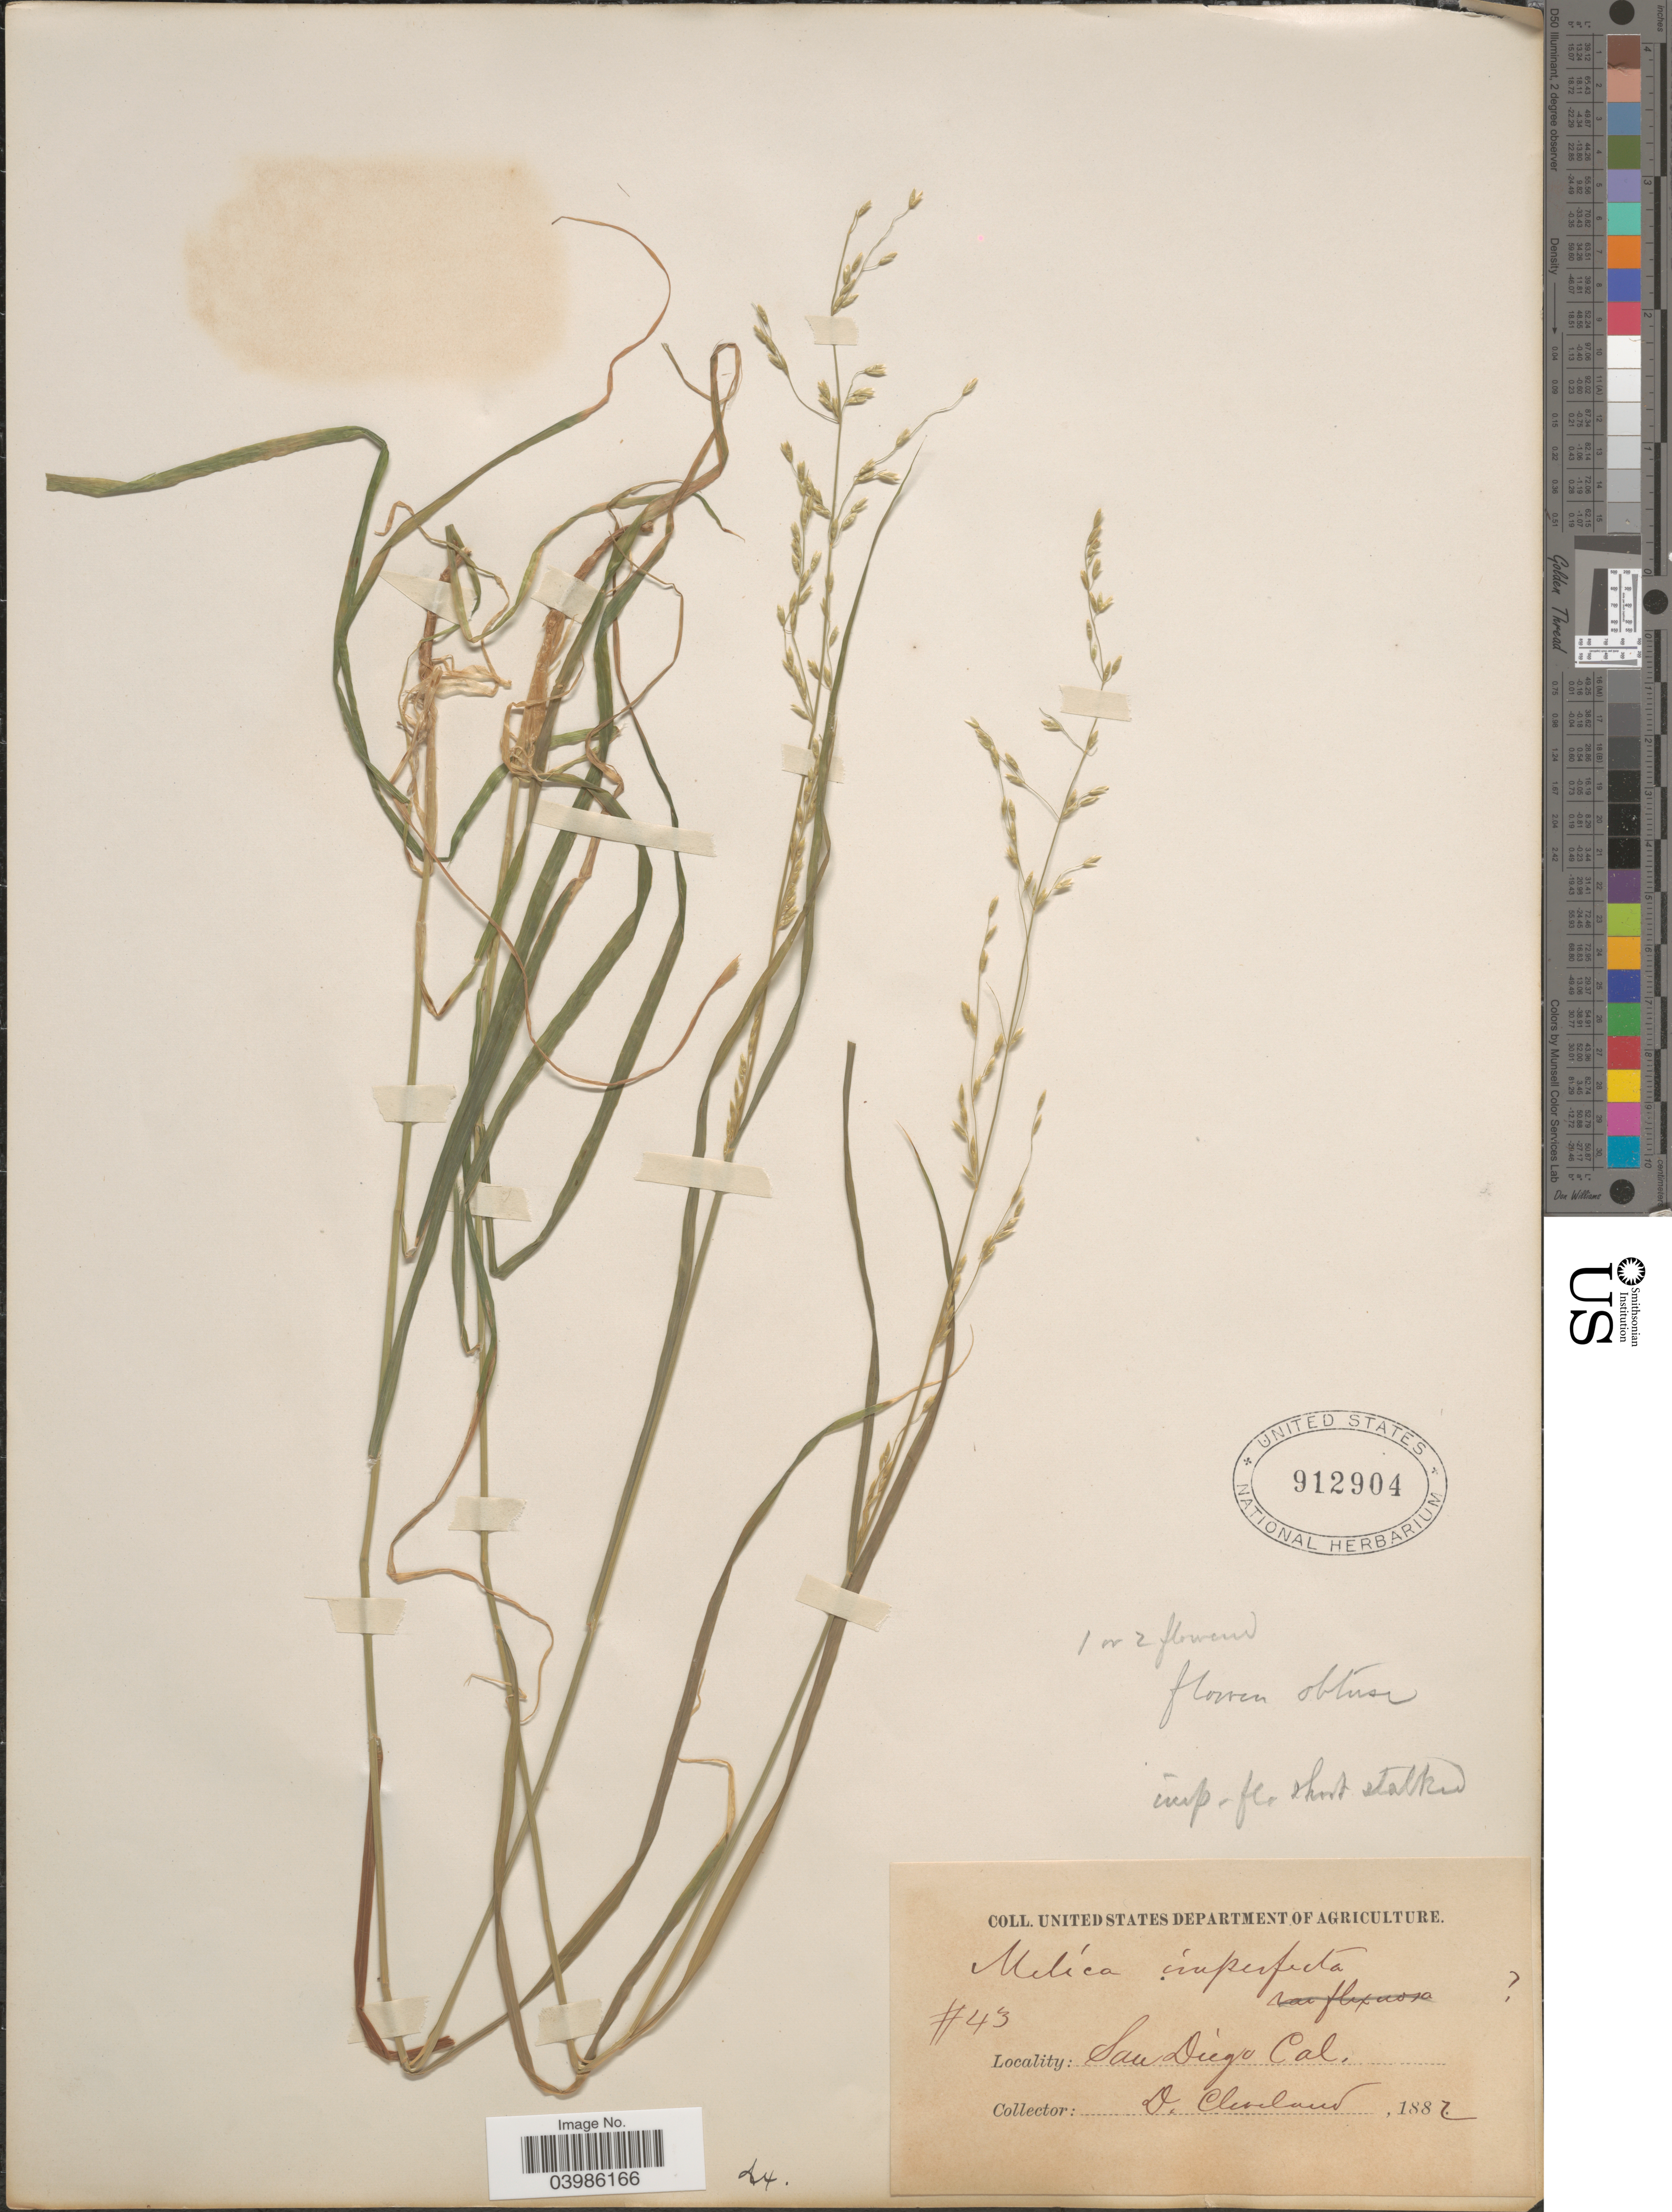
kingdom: Plantae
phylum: Tracheophyta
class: Liliopsida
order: Poales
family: Poaceae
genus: Melica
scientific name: Melica imperfecta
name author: Trin.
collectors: D. Cleveland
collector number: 43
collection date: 1882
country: United States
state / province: California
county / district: San Diego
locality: San Diego.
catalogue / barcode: US 912904